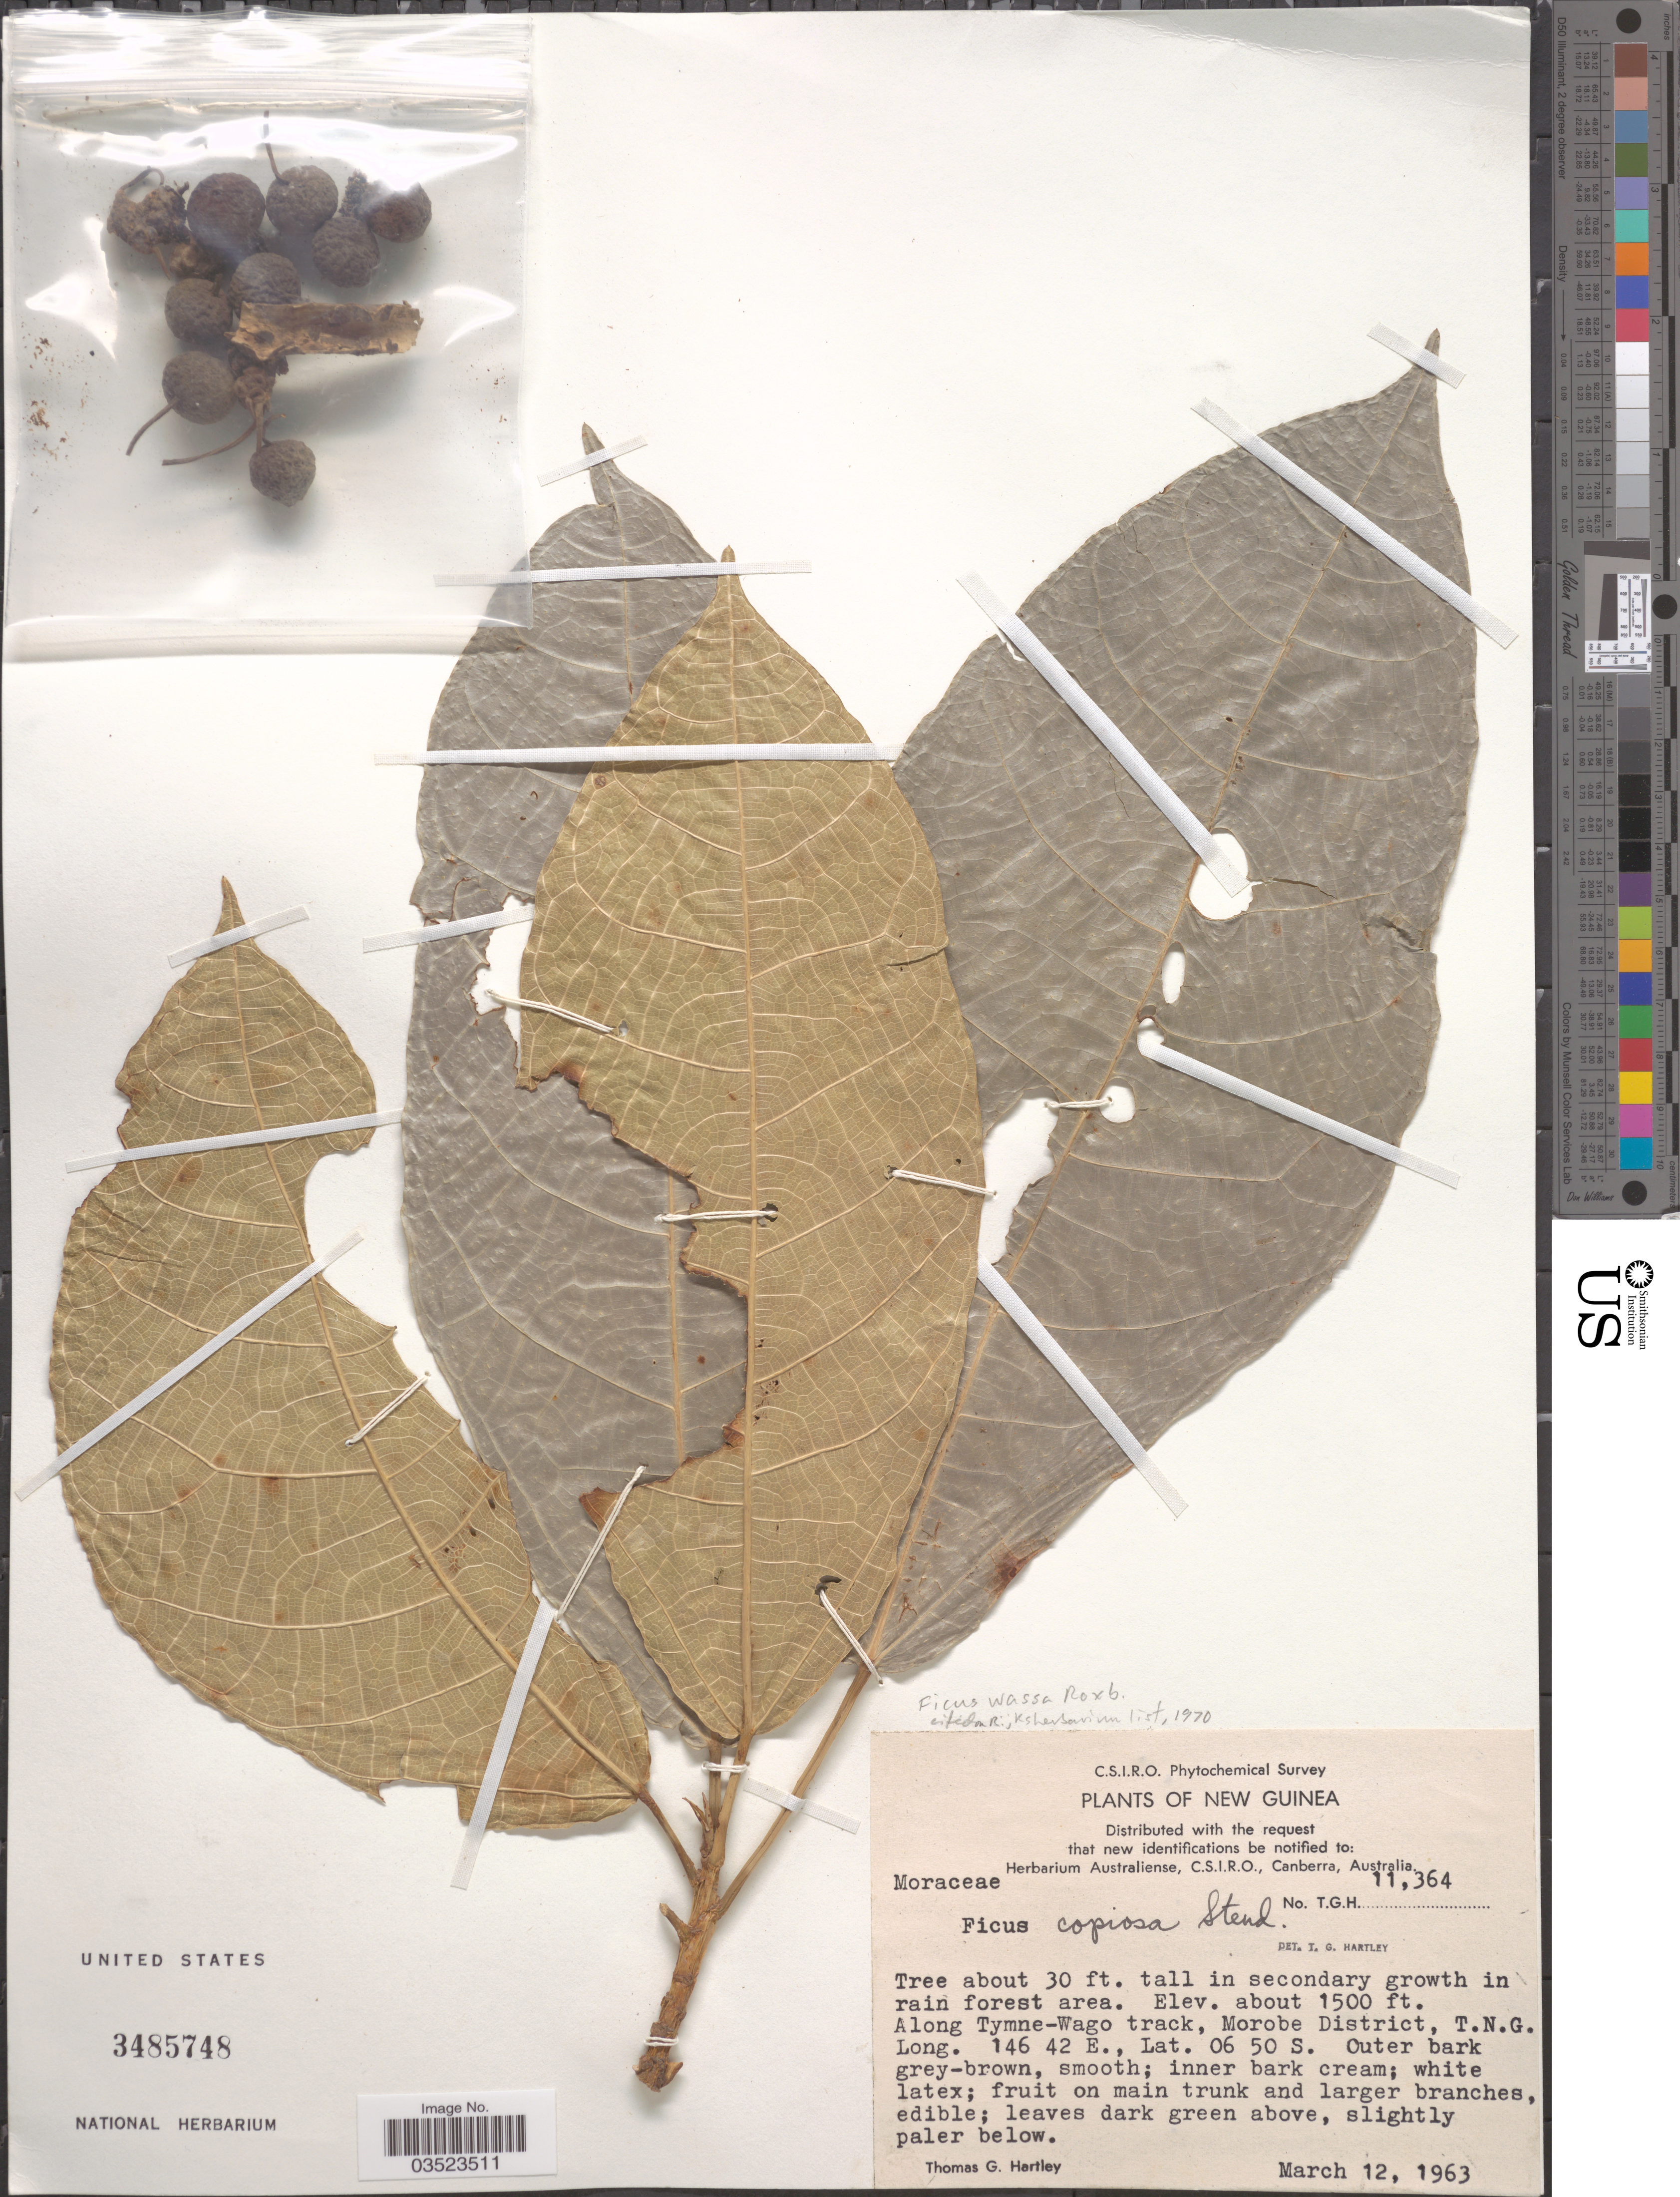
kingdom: Plantae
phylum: Tracheophyta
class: Magnoliopsida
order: Rosales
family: Moraceae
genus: Ficus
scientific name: Ficus copiosa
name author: Steud.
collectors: T. G. Hartley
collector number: T.G.H. 11364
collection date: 1963-03-12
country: Papua New Guinea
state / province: Morobe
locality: New Guinea. Along Tymne-Wago track, Morobe District, T.N.G.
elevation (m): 457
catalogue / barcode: US 3485748